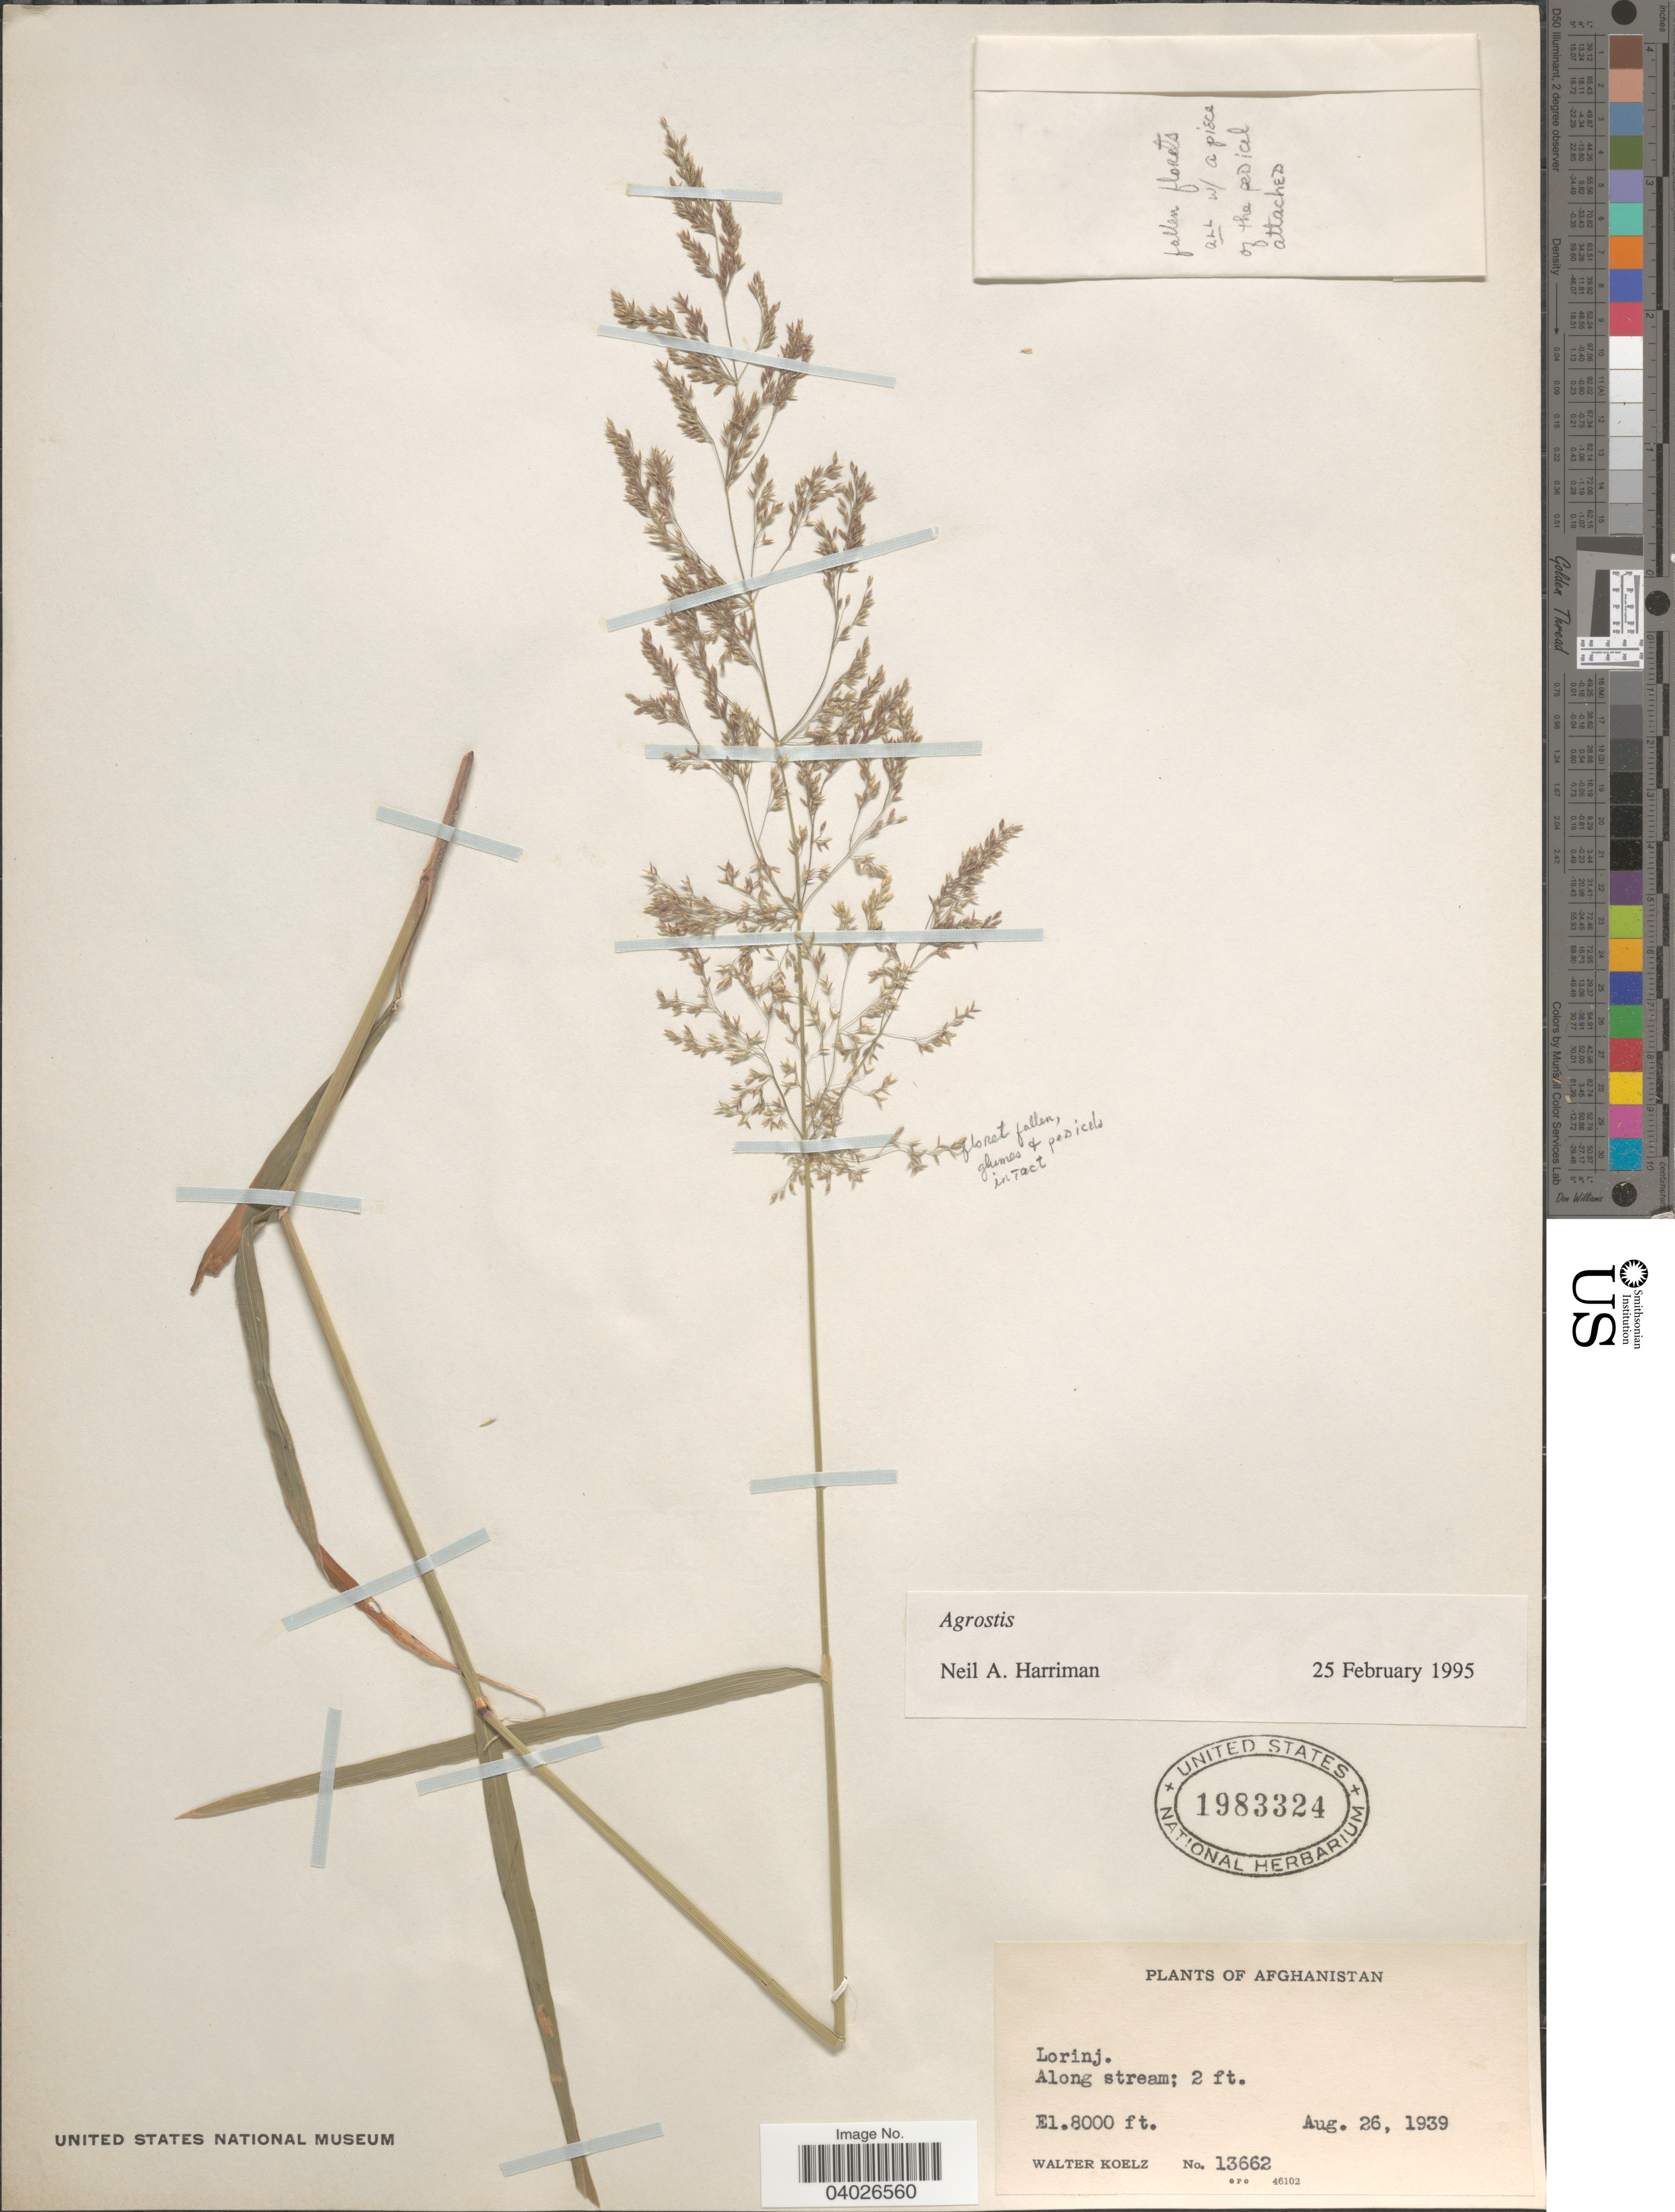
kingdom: Plantae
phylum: Tracheophyta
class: Liliopsida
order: Poales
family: Poaceae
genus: Agrostis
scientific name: Agrostis sp.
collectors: W. N. Koelz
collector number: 13662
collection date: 1939-08-26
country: Afghanistan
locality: Lorinj.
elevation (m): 2438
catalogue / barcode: US 1983324